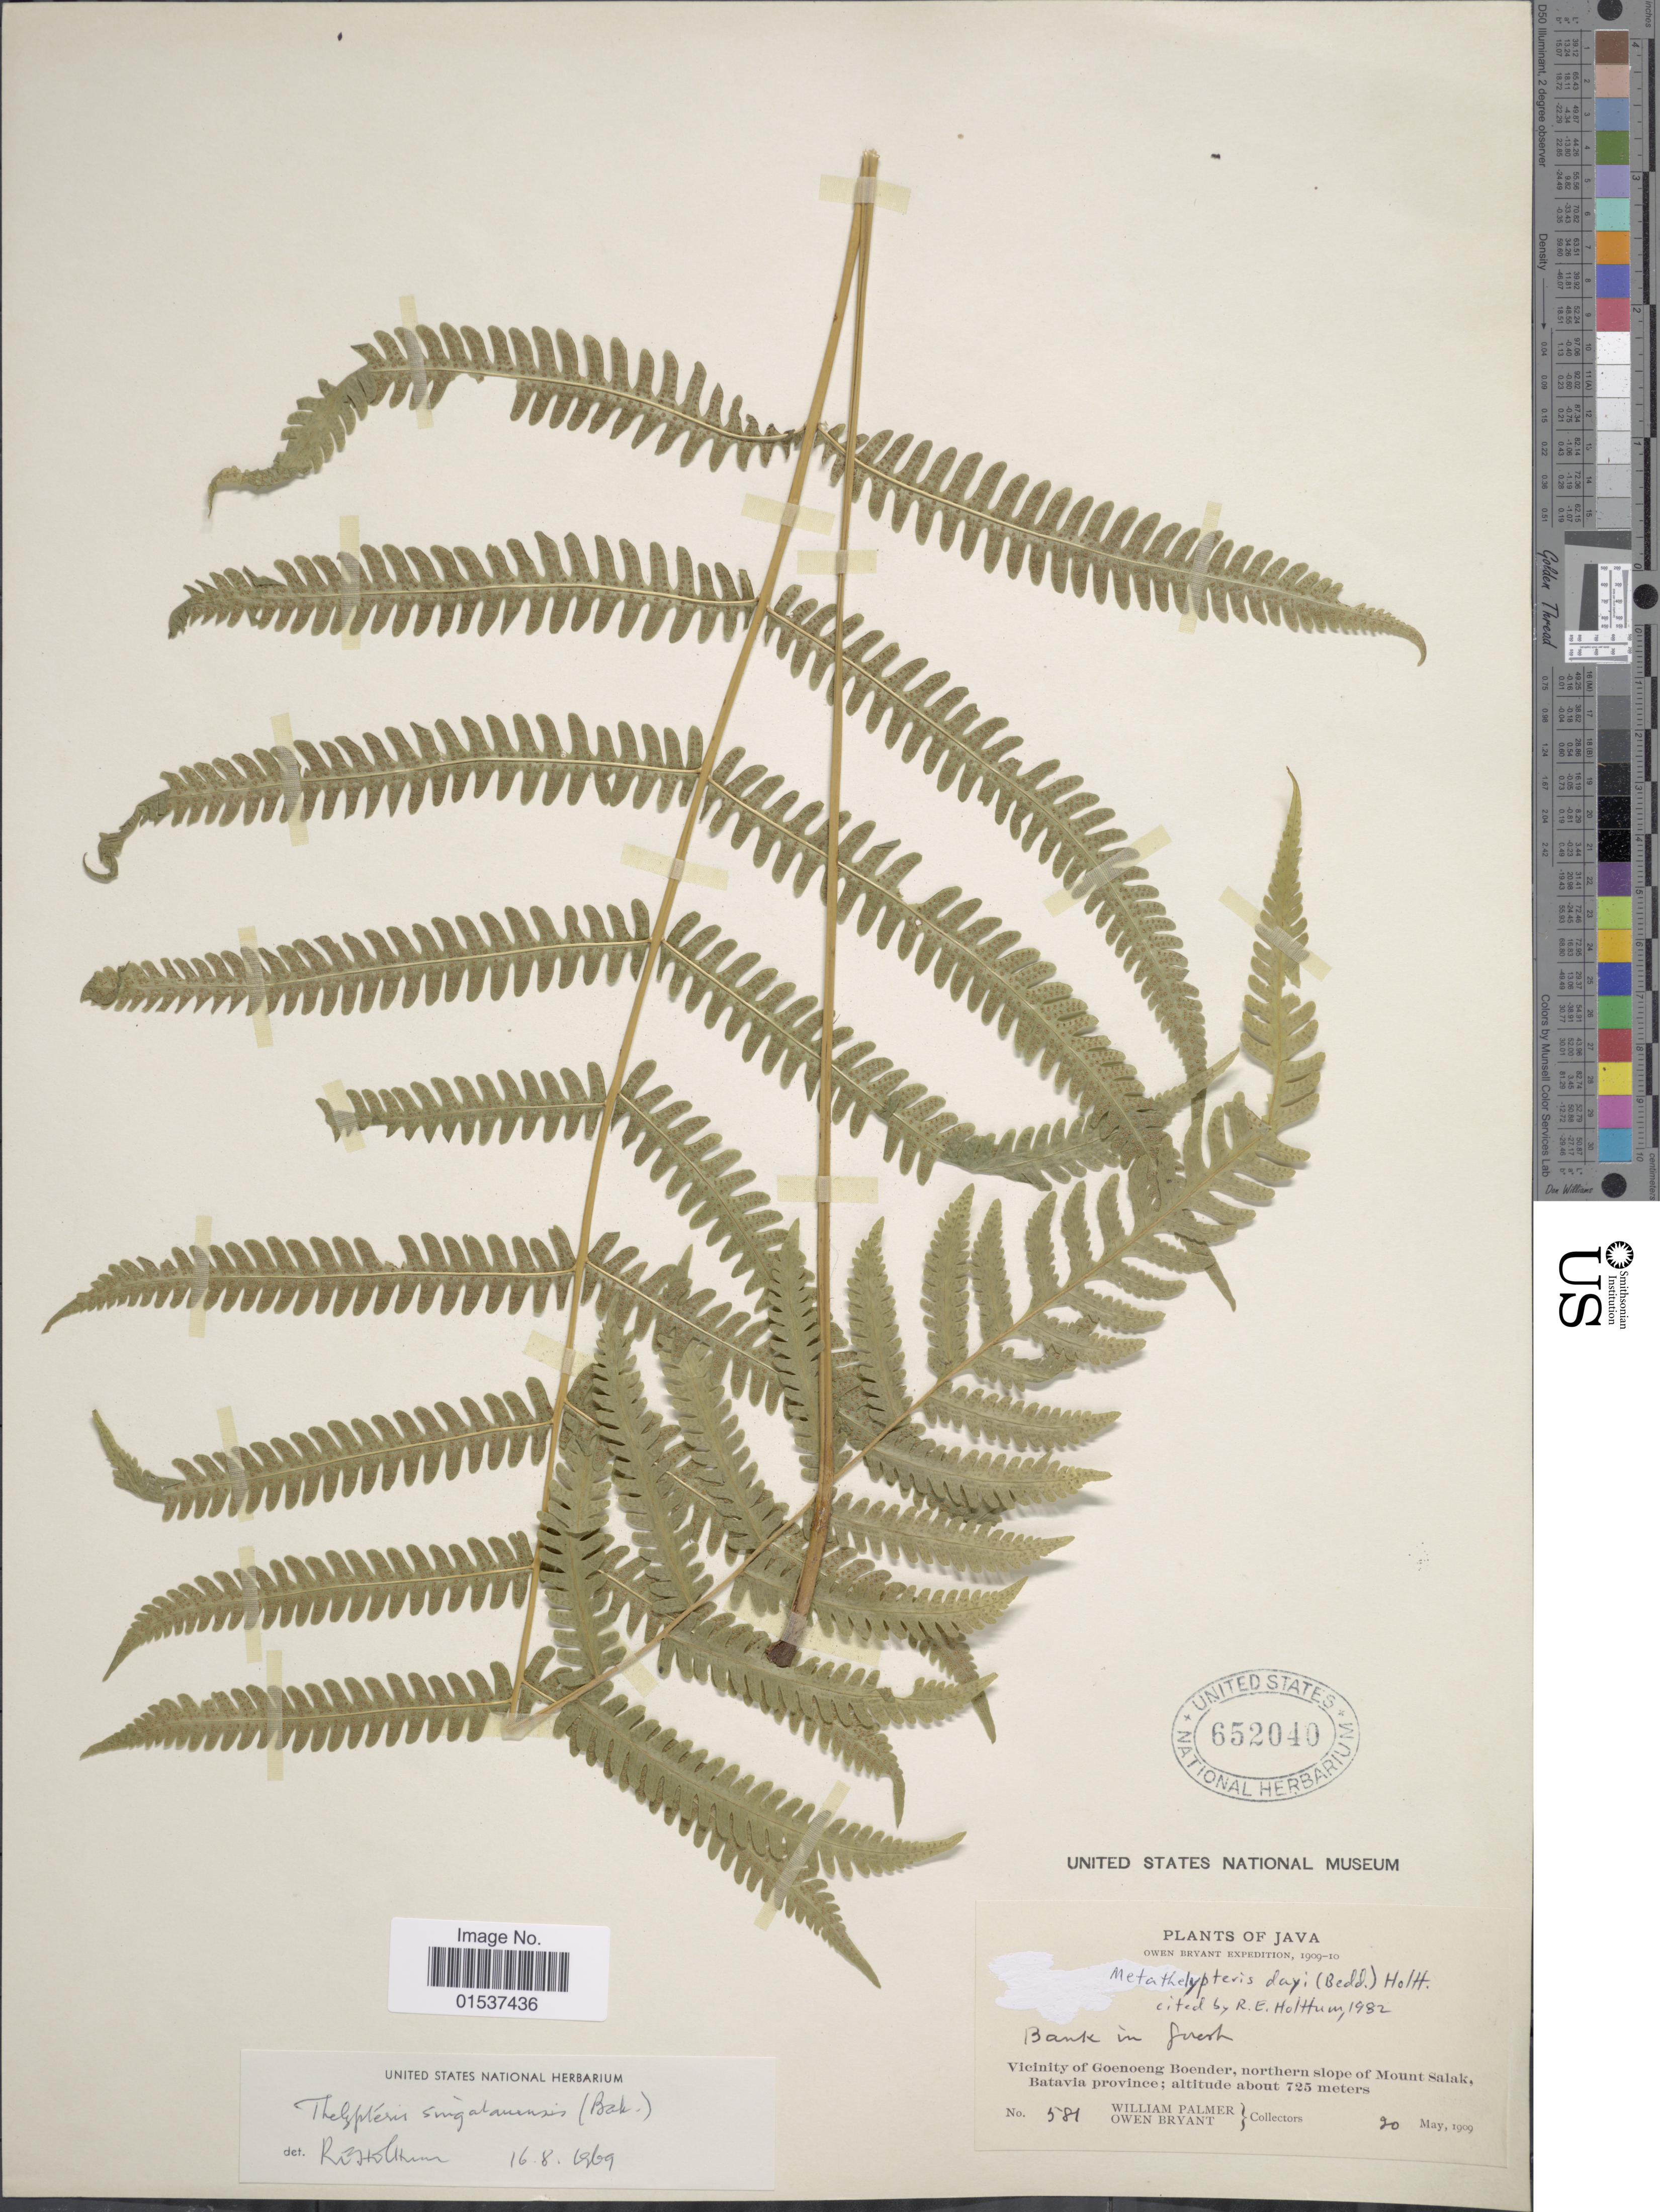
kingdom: Plantae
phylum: Tracheophyta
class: Polypodiopsida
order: Polypodiales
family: Thelypteridaceae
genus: Metathelypteris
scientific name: Metathelypteris dayi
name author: (Bedd.) Holttum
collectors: W. Palmer & O. Bryant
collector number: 581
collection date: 1909-05-20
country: Indonesia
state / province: Java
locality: Java. Vicinity of Goenoeng Boender, northern slope of Mount Salak, Batavia province.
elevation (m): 725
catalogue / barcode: US 652040